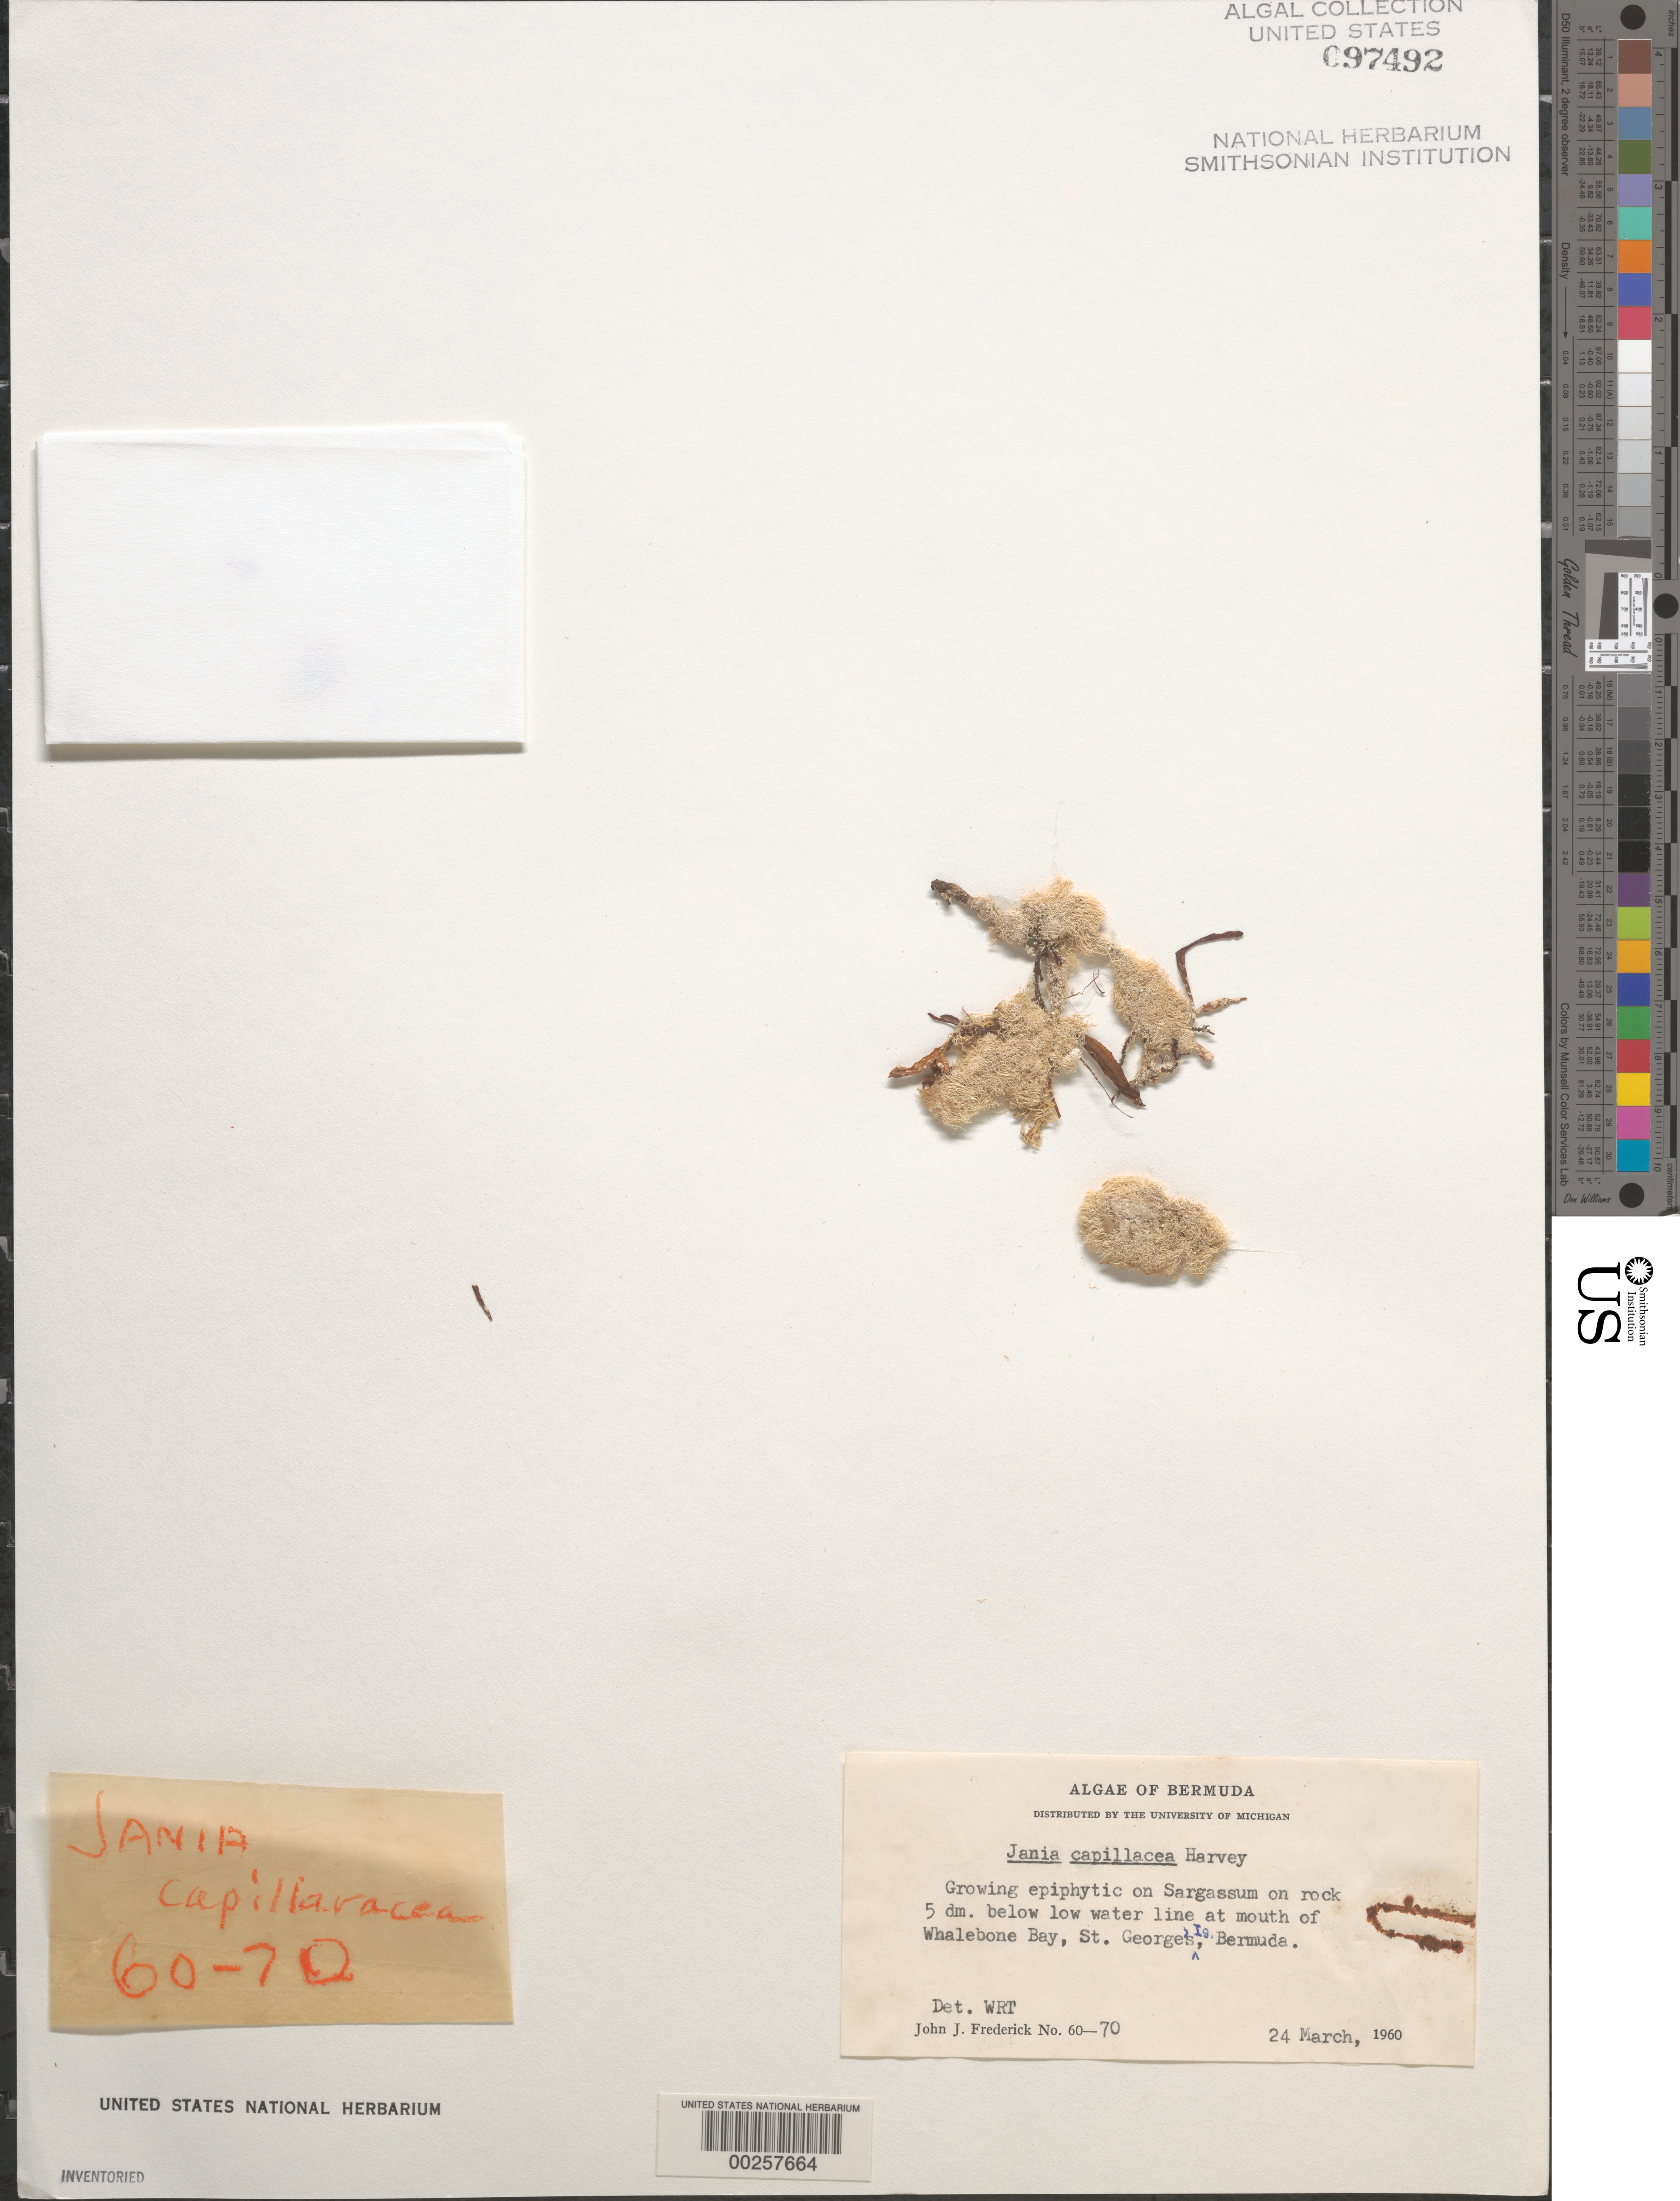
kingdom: Plantae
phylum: Rhodophyta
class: Florideophyceae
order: Corallinales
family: Corallinaceae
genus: Jania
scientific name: Jania capillacea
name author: Harv.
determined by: Taylor, William R.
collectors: J. Frederick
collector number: JJF 60-70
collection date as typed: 24 Mar 1960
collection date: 1960-03-24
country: Bermuda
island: St. George's Island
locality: Whalebone Bay entrance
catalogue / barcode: US 97492